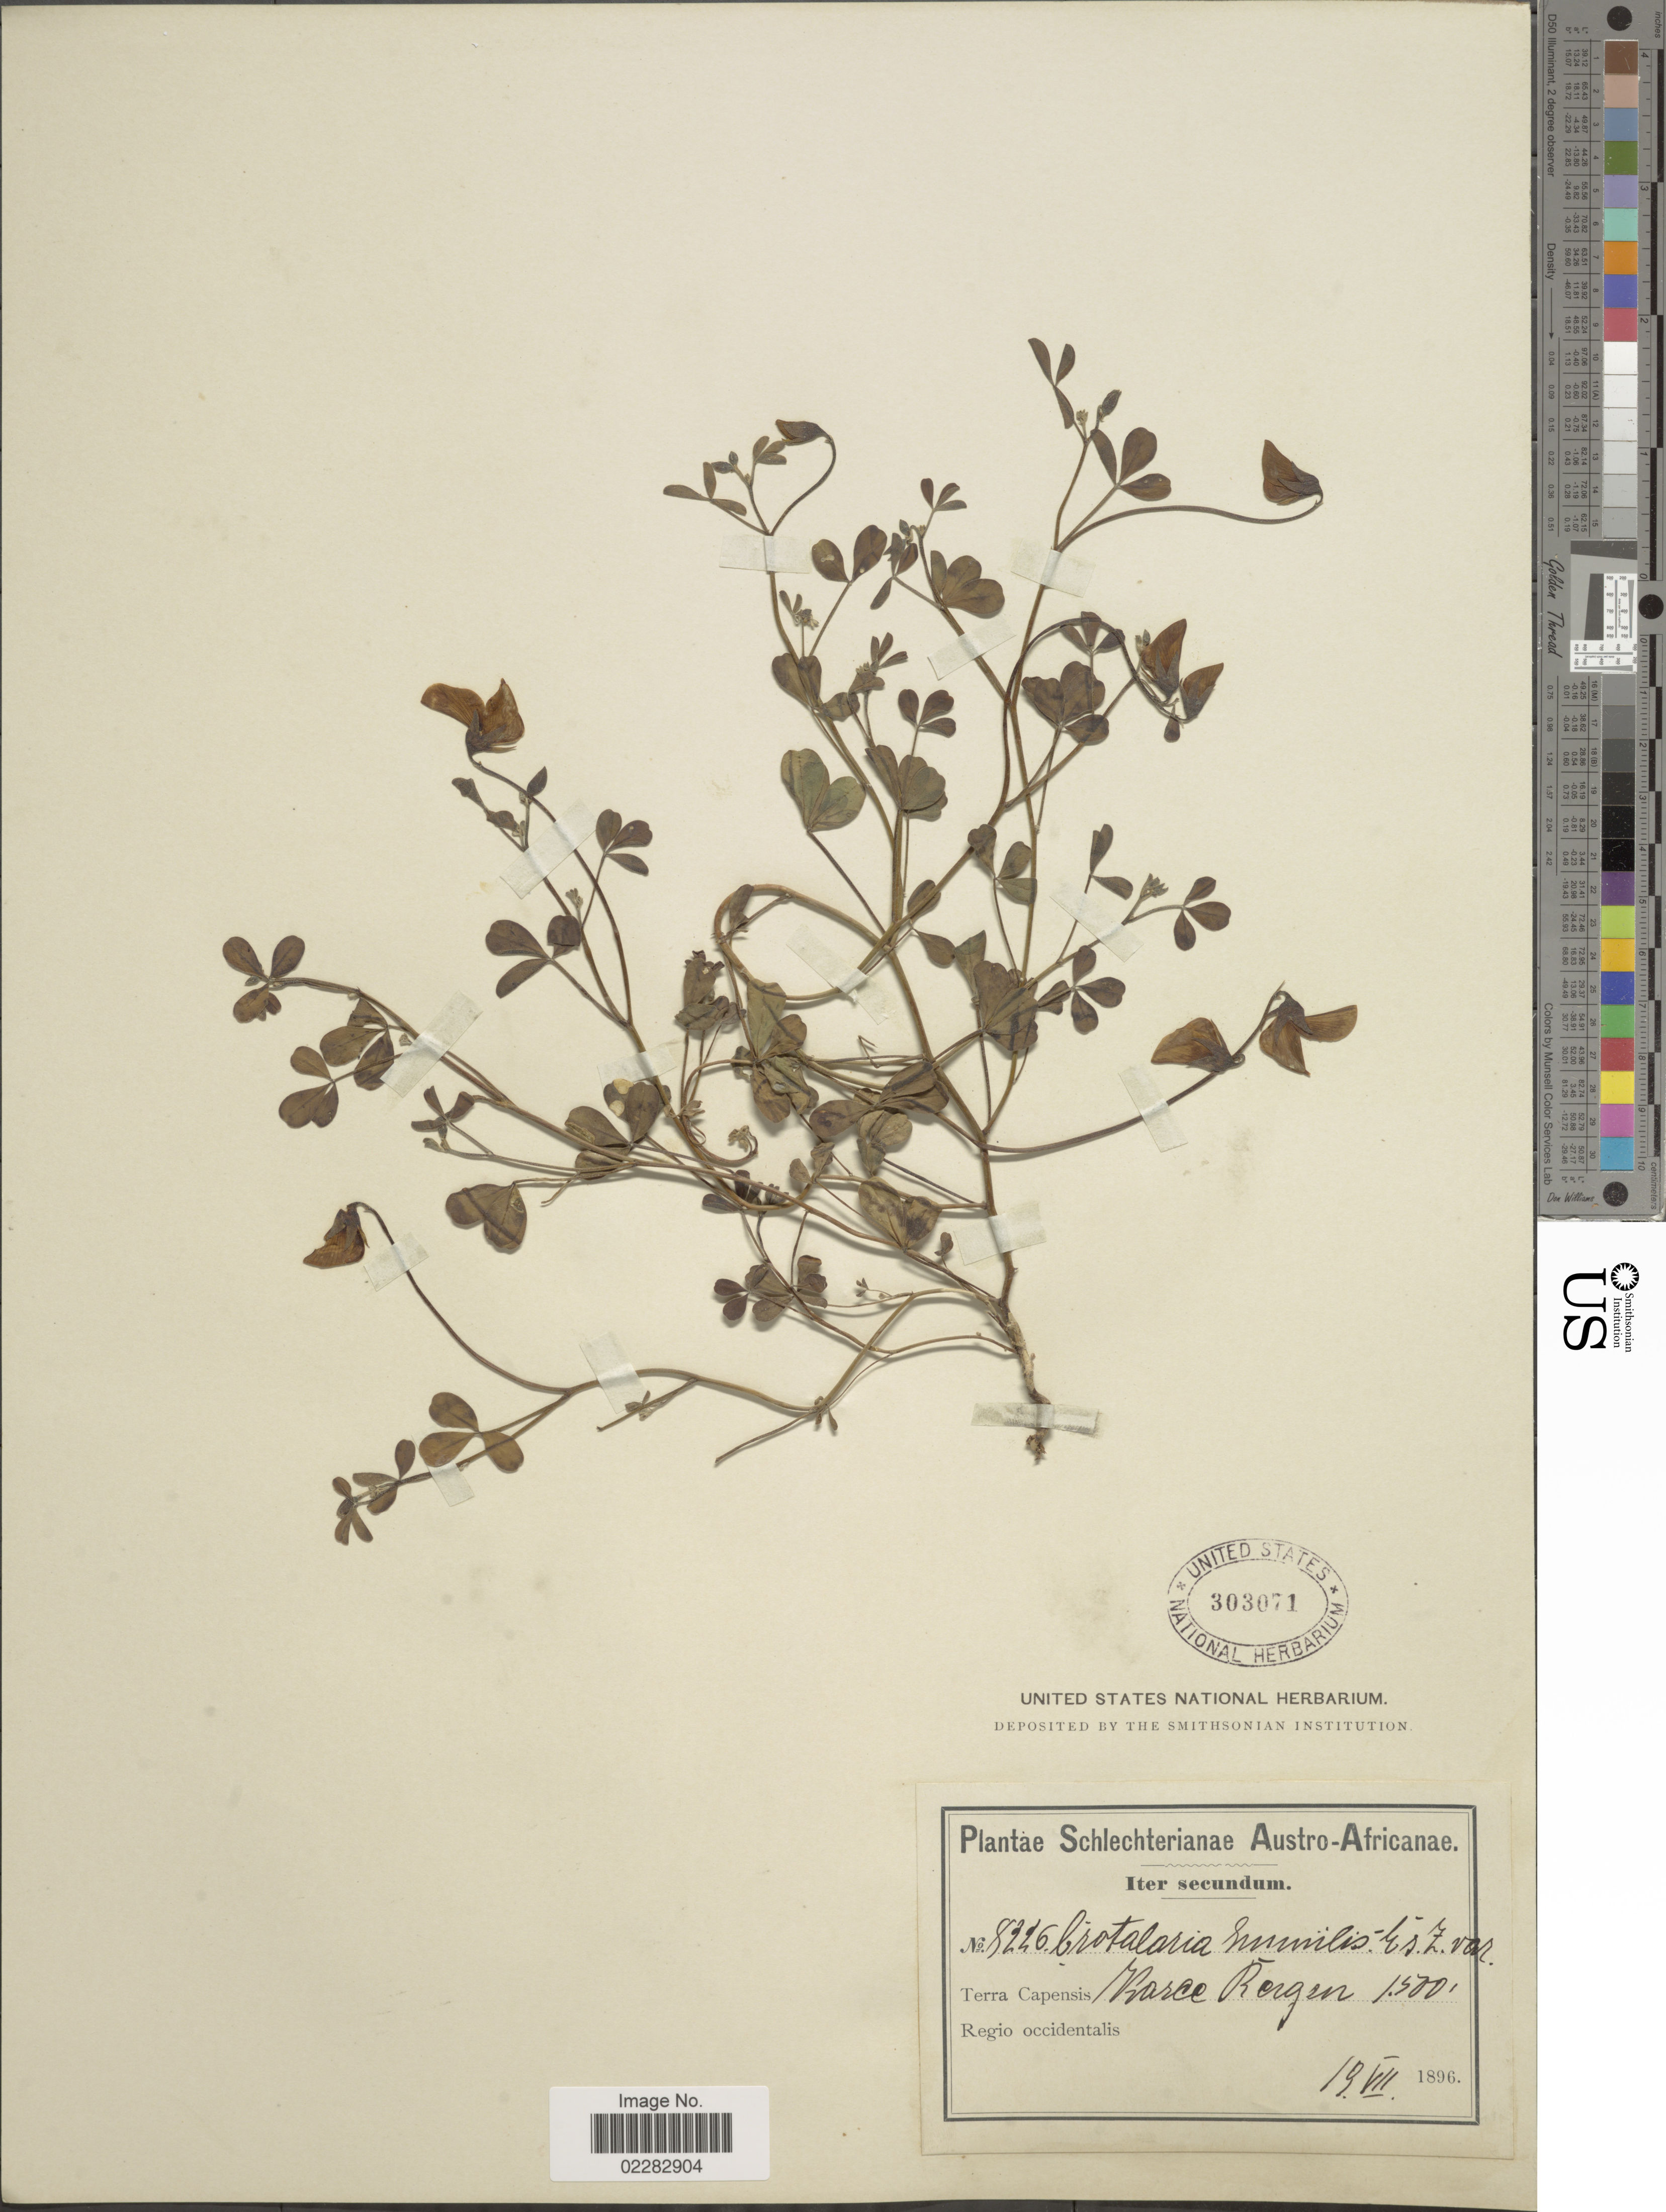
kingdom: Plantae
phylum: Tracheophyta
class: Magnoliopsida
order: Fabales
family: Fabaceae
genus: Crotalaria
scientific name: Crotalaria humilis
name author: Eckl. & Zeyh.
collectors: Schlechter, --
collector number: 8226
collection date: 1896-07-19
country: South Africa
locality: Austro-Africanae, Terra Capensis Regio occidentalis, Karee Bergen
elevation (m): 457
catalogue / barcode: US 303071